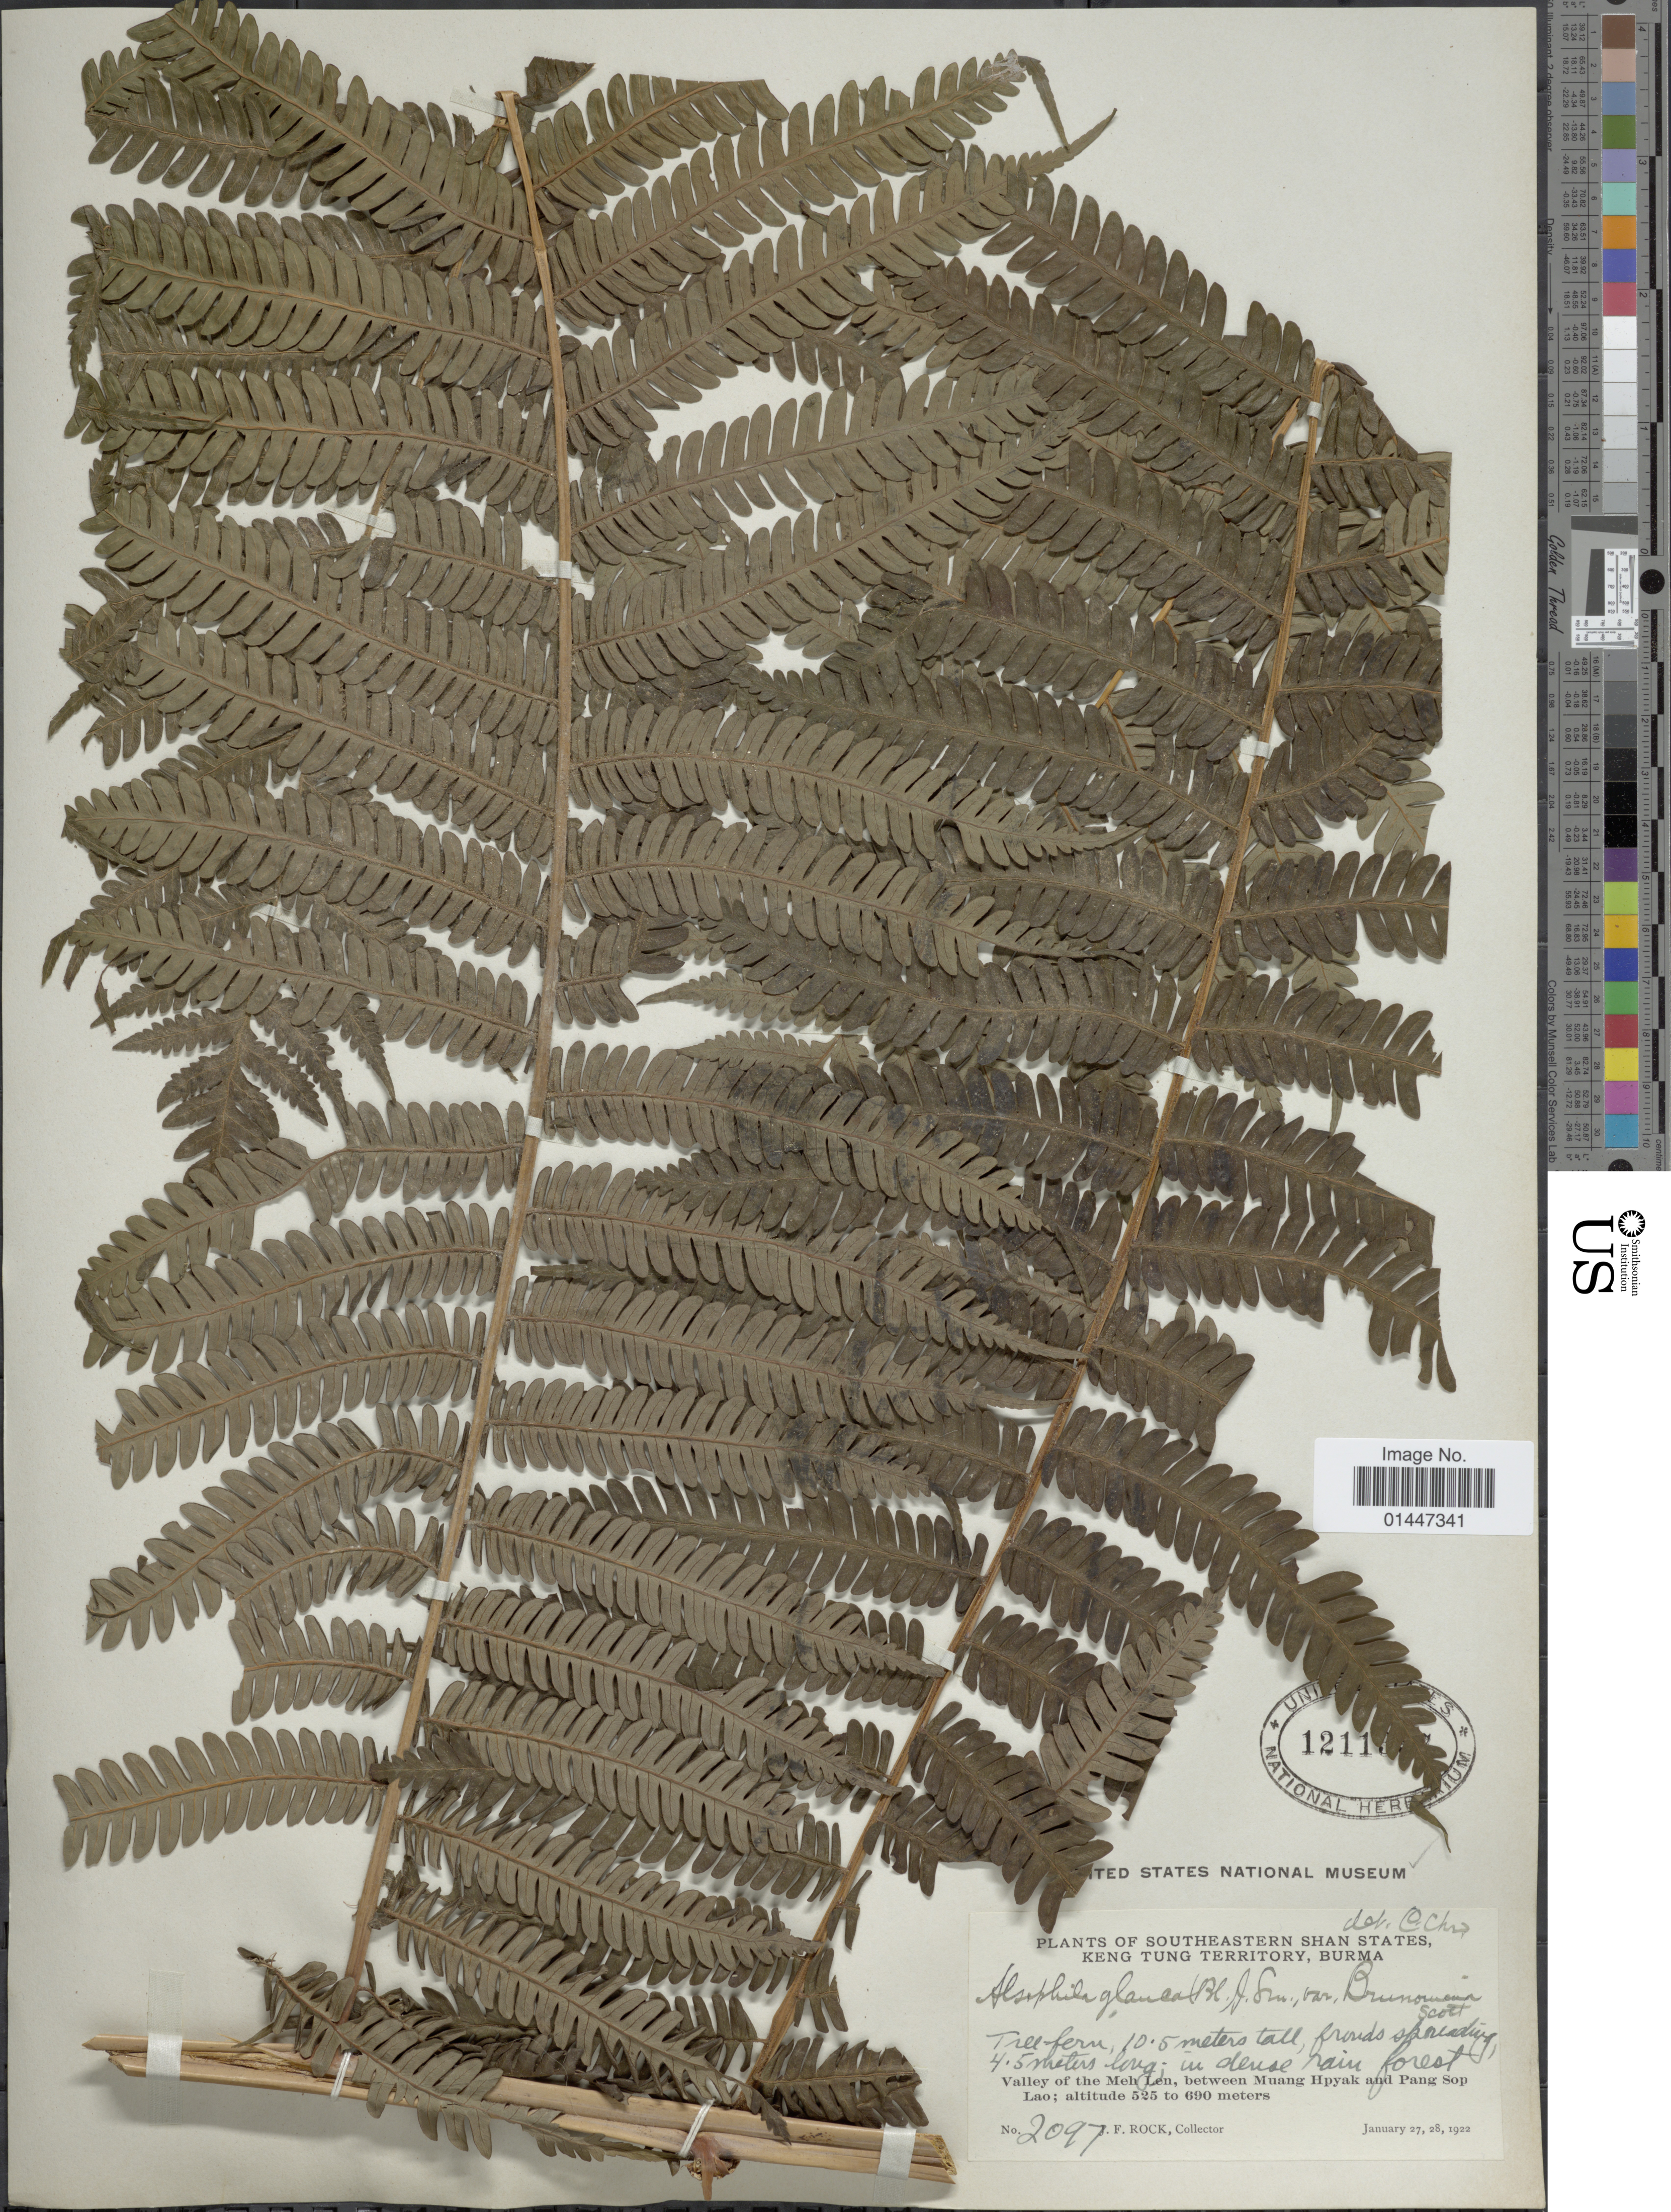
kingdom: Plantae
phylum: Tracheophyta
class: Polypodiopsida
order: Cyatheales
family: Cyatheaceae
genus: Sphaeropteris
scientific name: Sphaeropteris brunoniana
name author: (Wall. ex Hook.) R.M. Tryon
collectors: J. F. Rock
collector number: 2097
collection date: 1922-01-27/1922-01-28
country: Myanmar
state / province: Shan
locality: Southeastern Shen States, Ken Tung Territory, Burma. Valley of the Meh Len, between Muang Hpyak and Pang Sop Lao. In dense rain forest.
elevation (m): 525